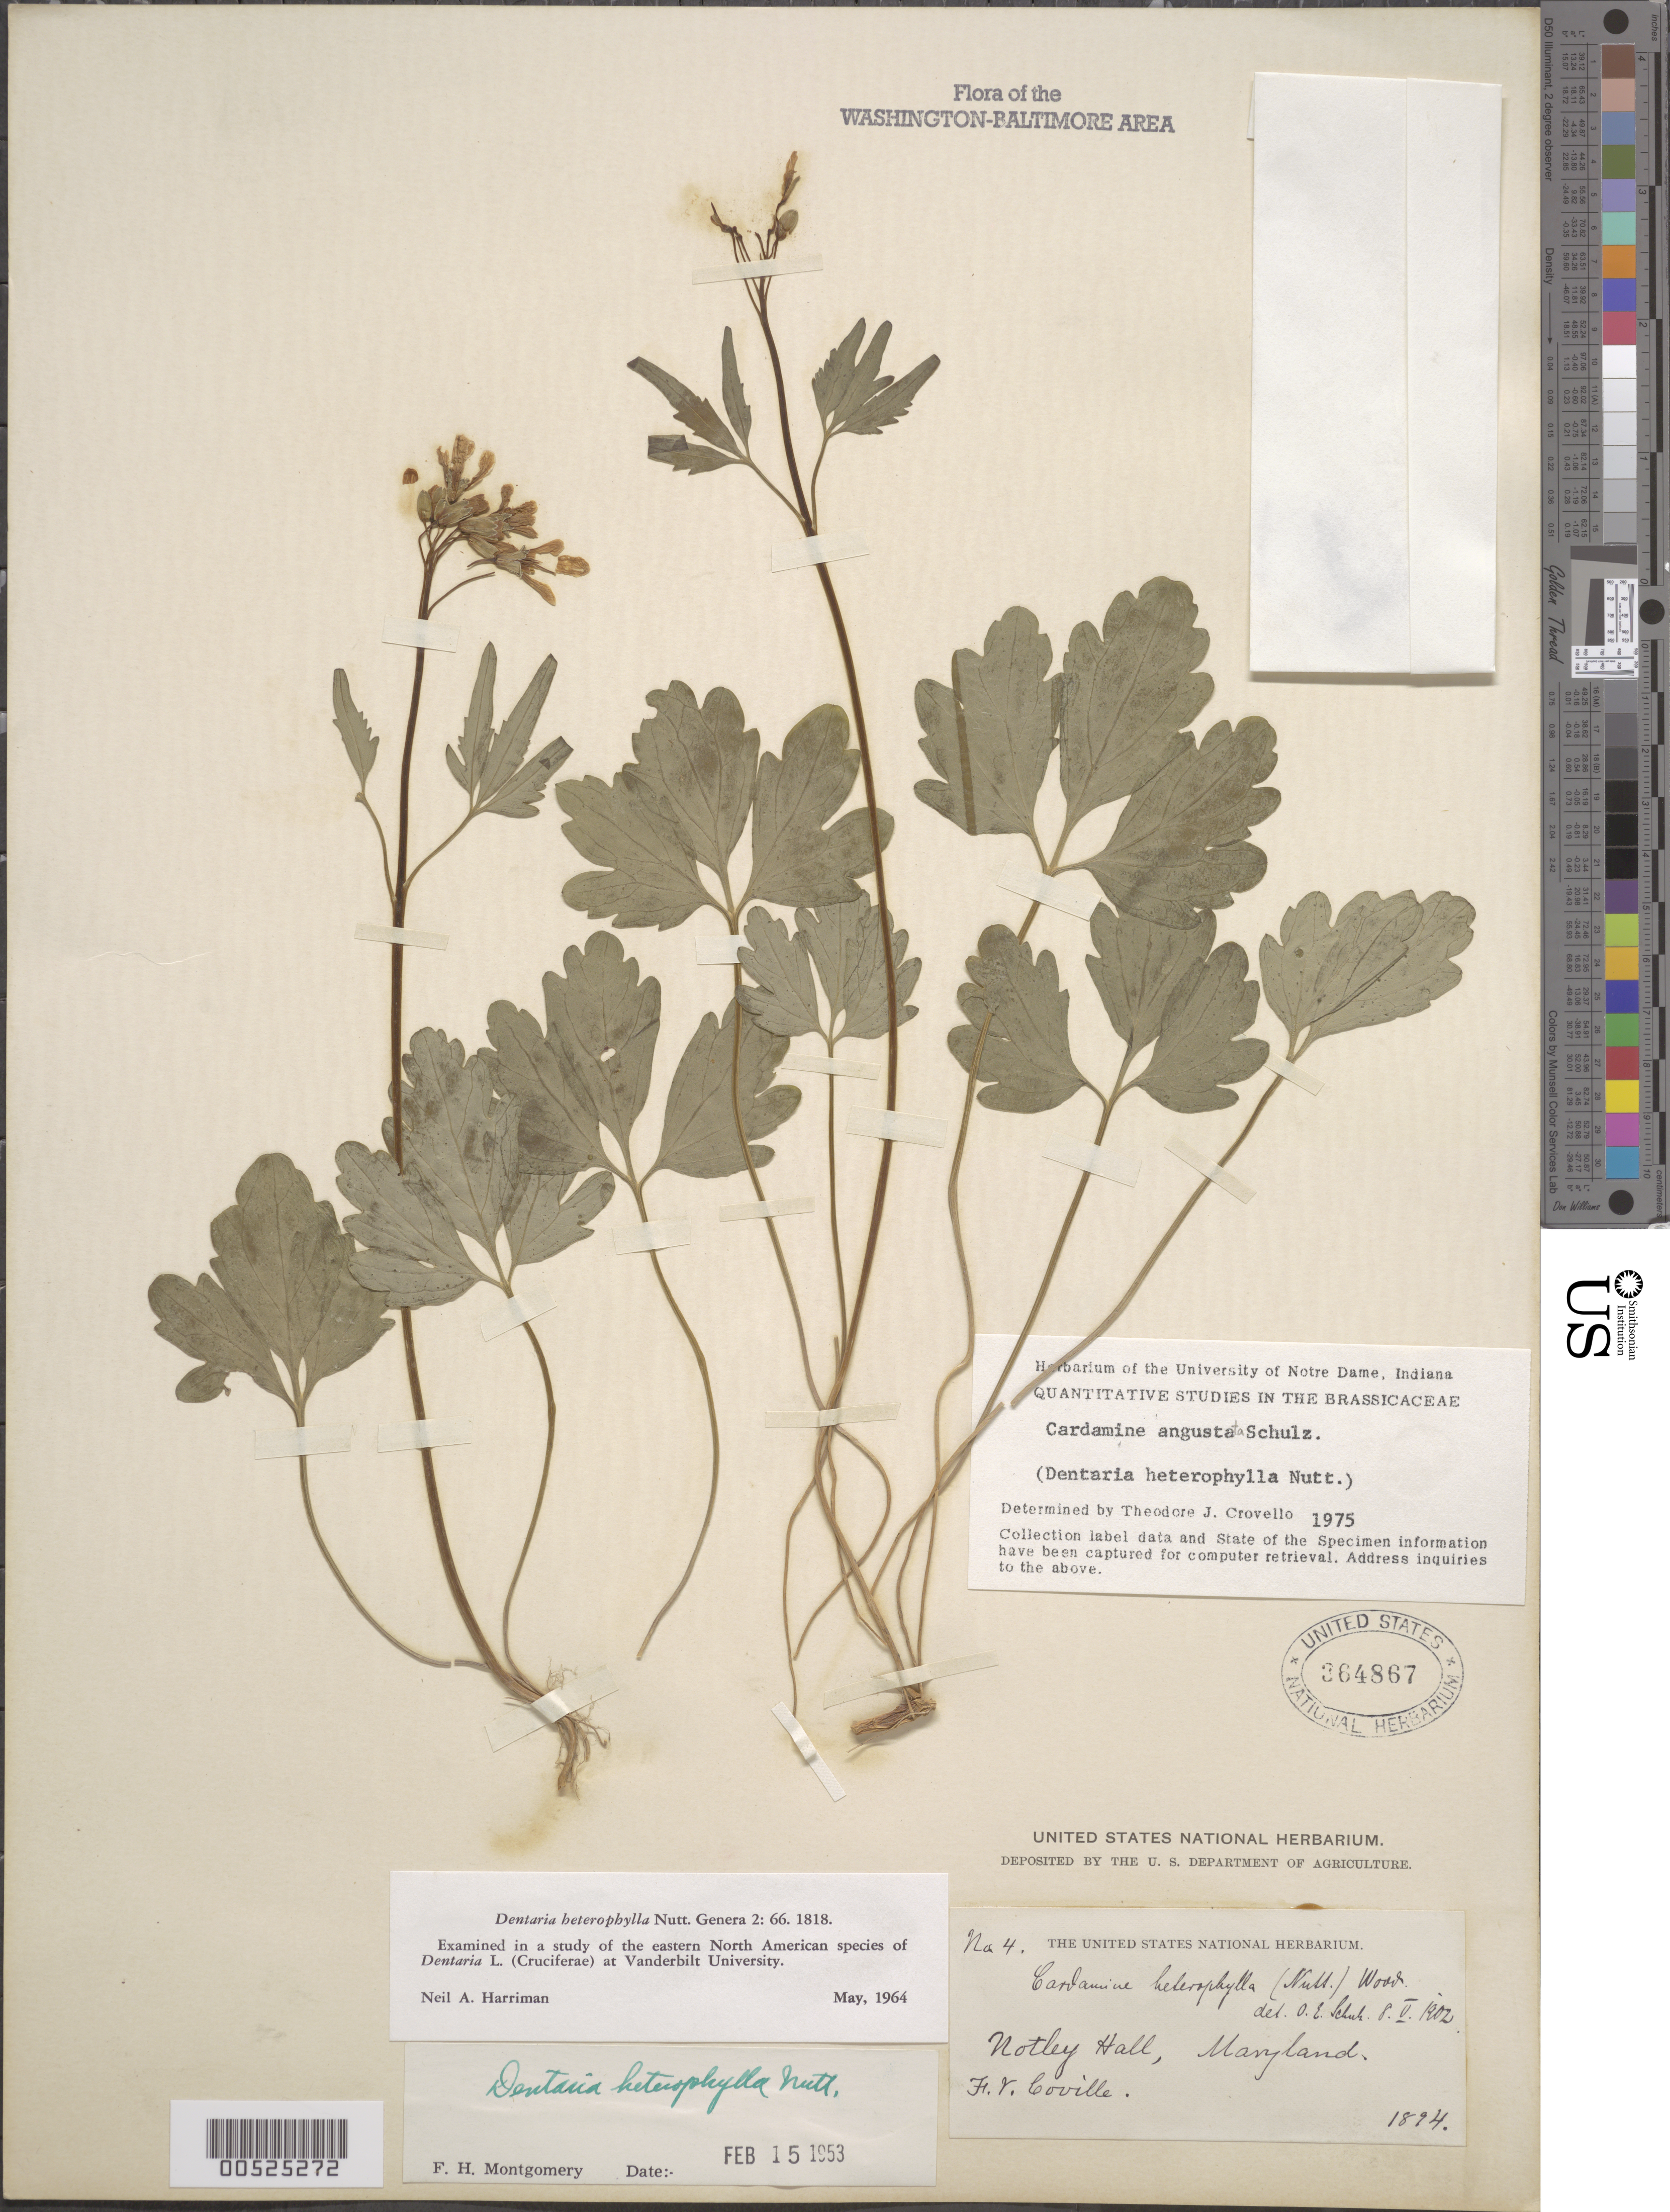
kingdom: Plantae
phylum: Tracheophyta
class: Magnoliopsida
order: Brassicales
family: Brassicaceae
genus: Cardamine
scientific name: Cardamine angustata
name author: O.E. Schulz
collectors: F. V. Coville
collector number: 4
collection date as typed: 1894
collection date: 1894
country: United States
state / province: Maryland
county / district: Prince George's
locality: Notley Hall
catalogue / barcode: US 364867